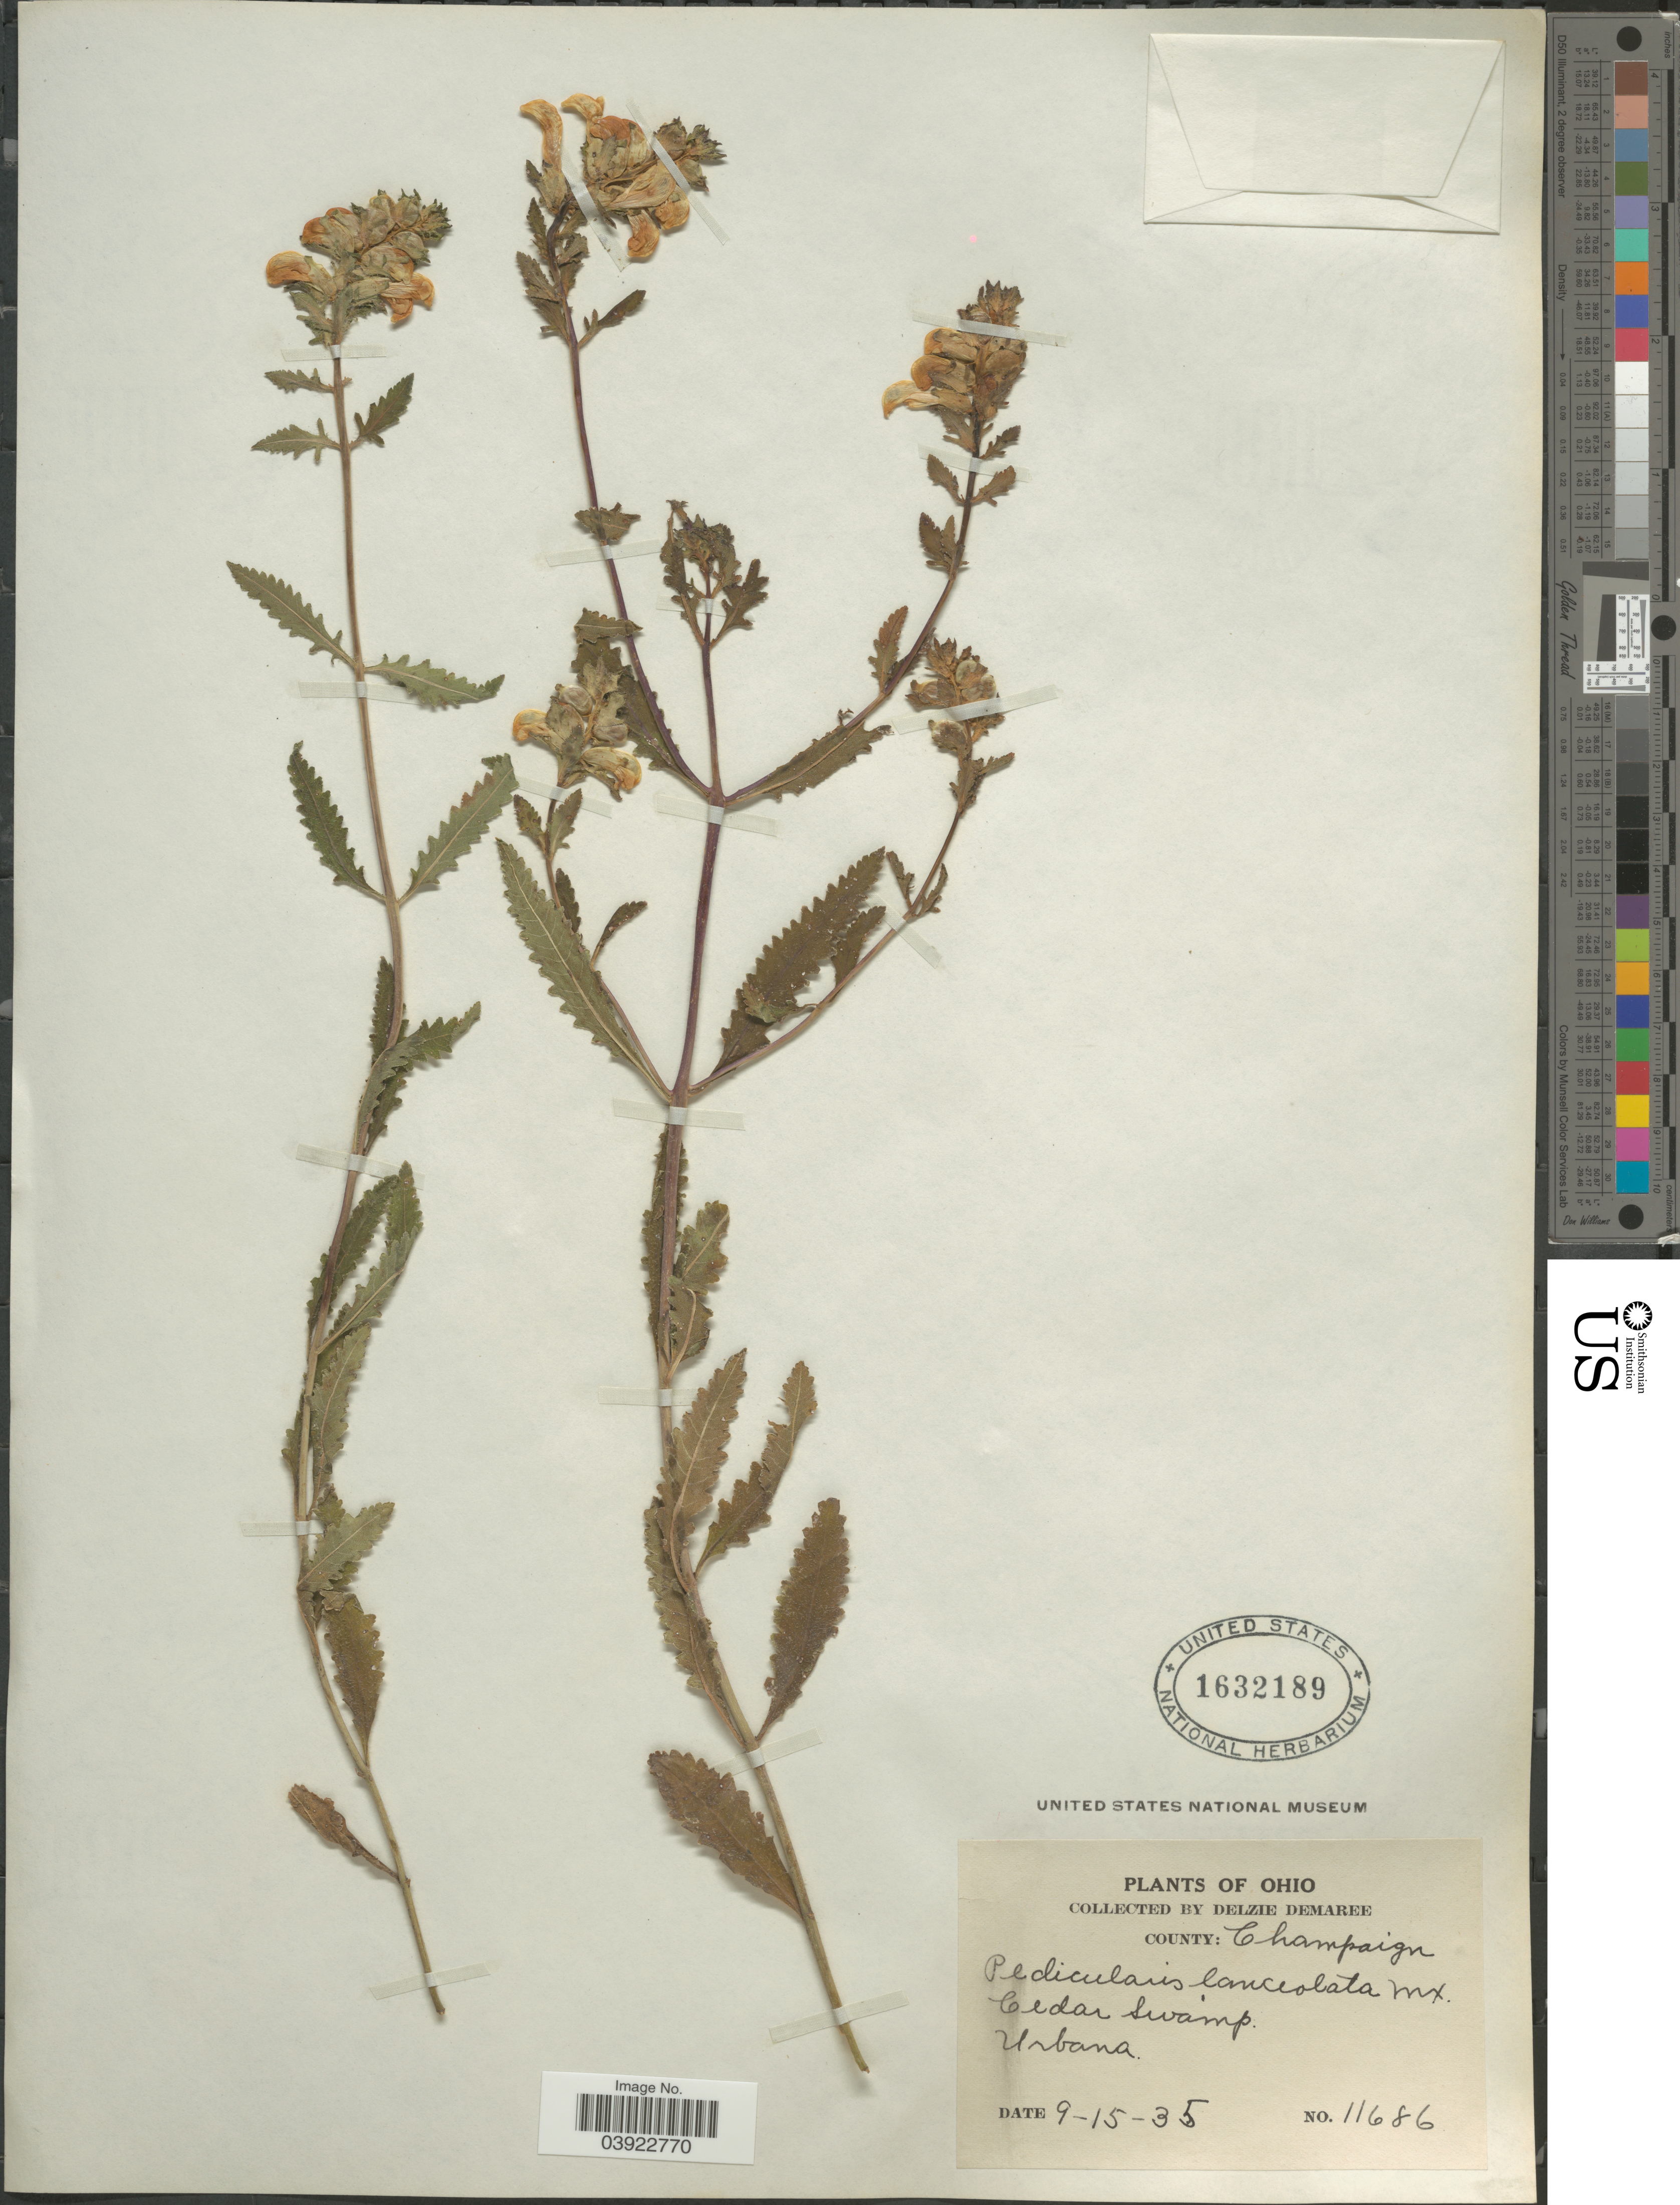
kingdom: Plantae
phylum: Tracheophyta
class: Magnoliopsida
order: Lamiales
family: Orobanchaceae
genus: Pedicularis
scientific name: Pedicularis lanceolata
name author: Michx.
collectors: D. Demaree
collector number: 11686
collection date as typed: Transcribed d/m/y: 15/9/35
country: United States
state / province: Ohio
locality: County: Champaign. Cedar swamp. Urbana.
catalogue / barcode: US 1632189